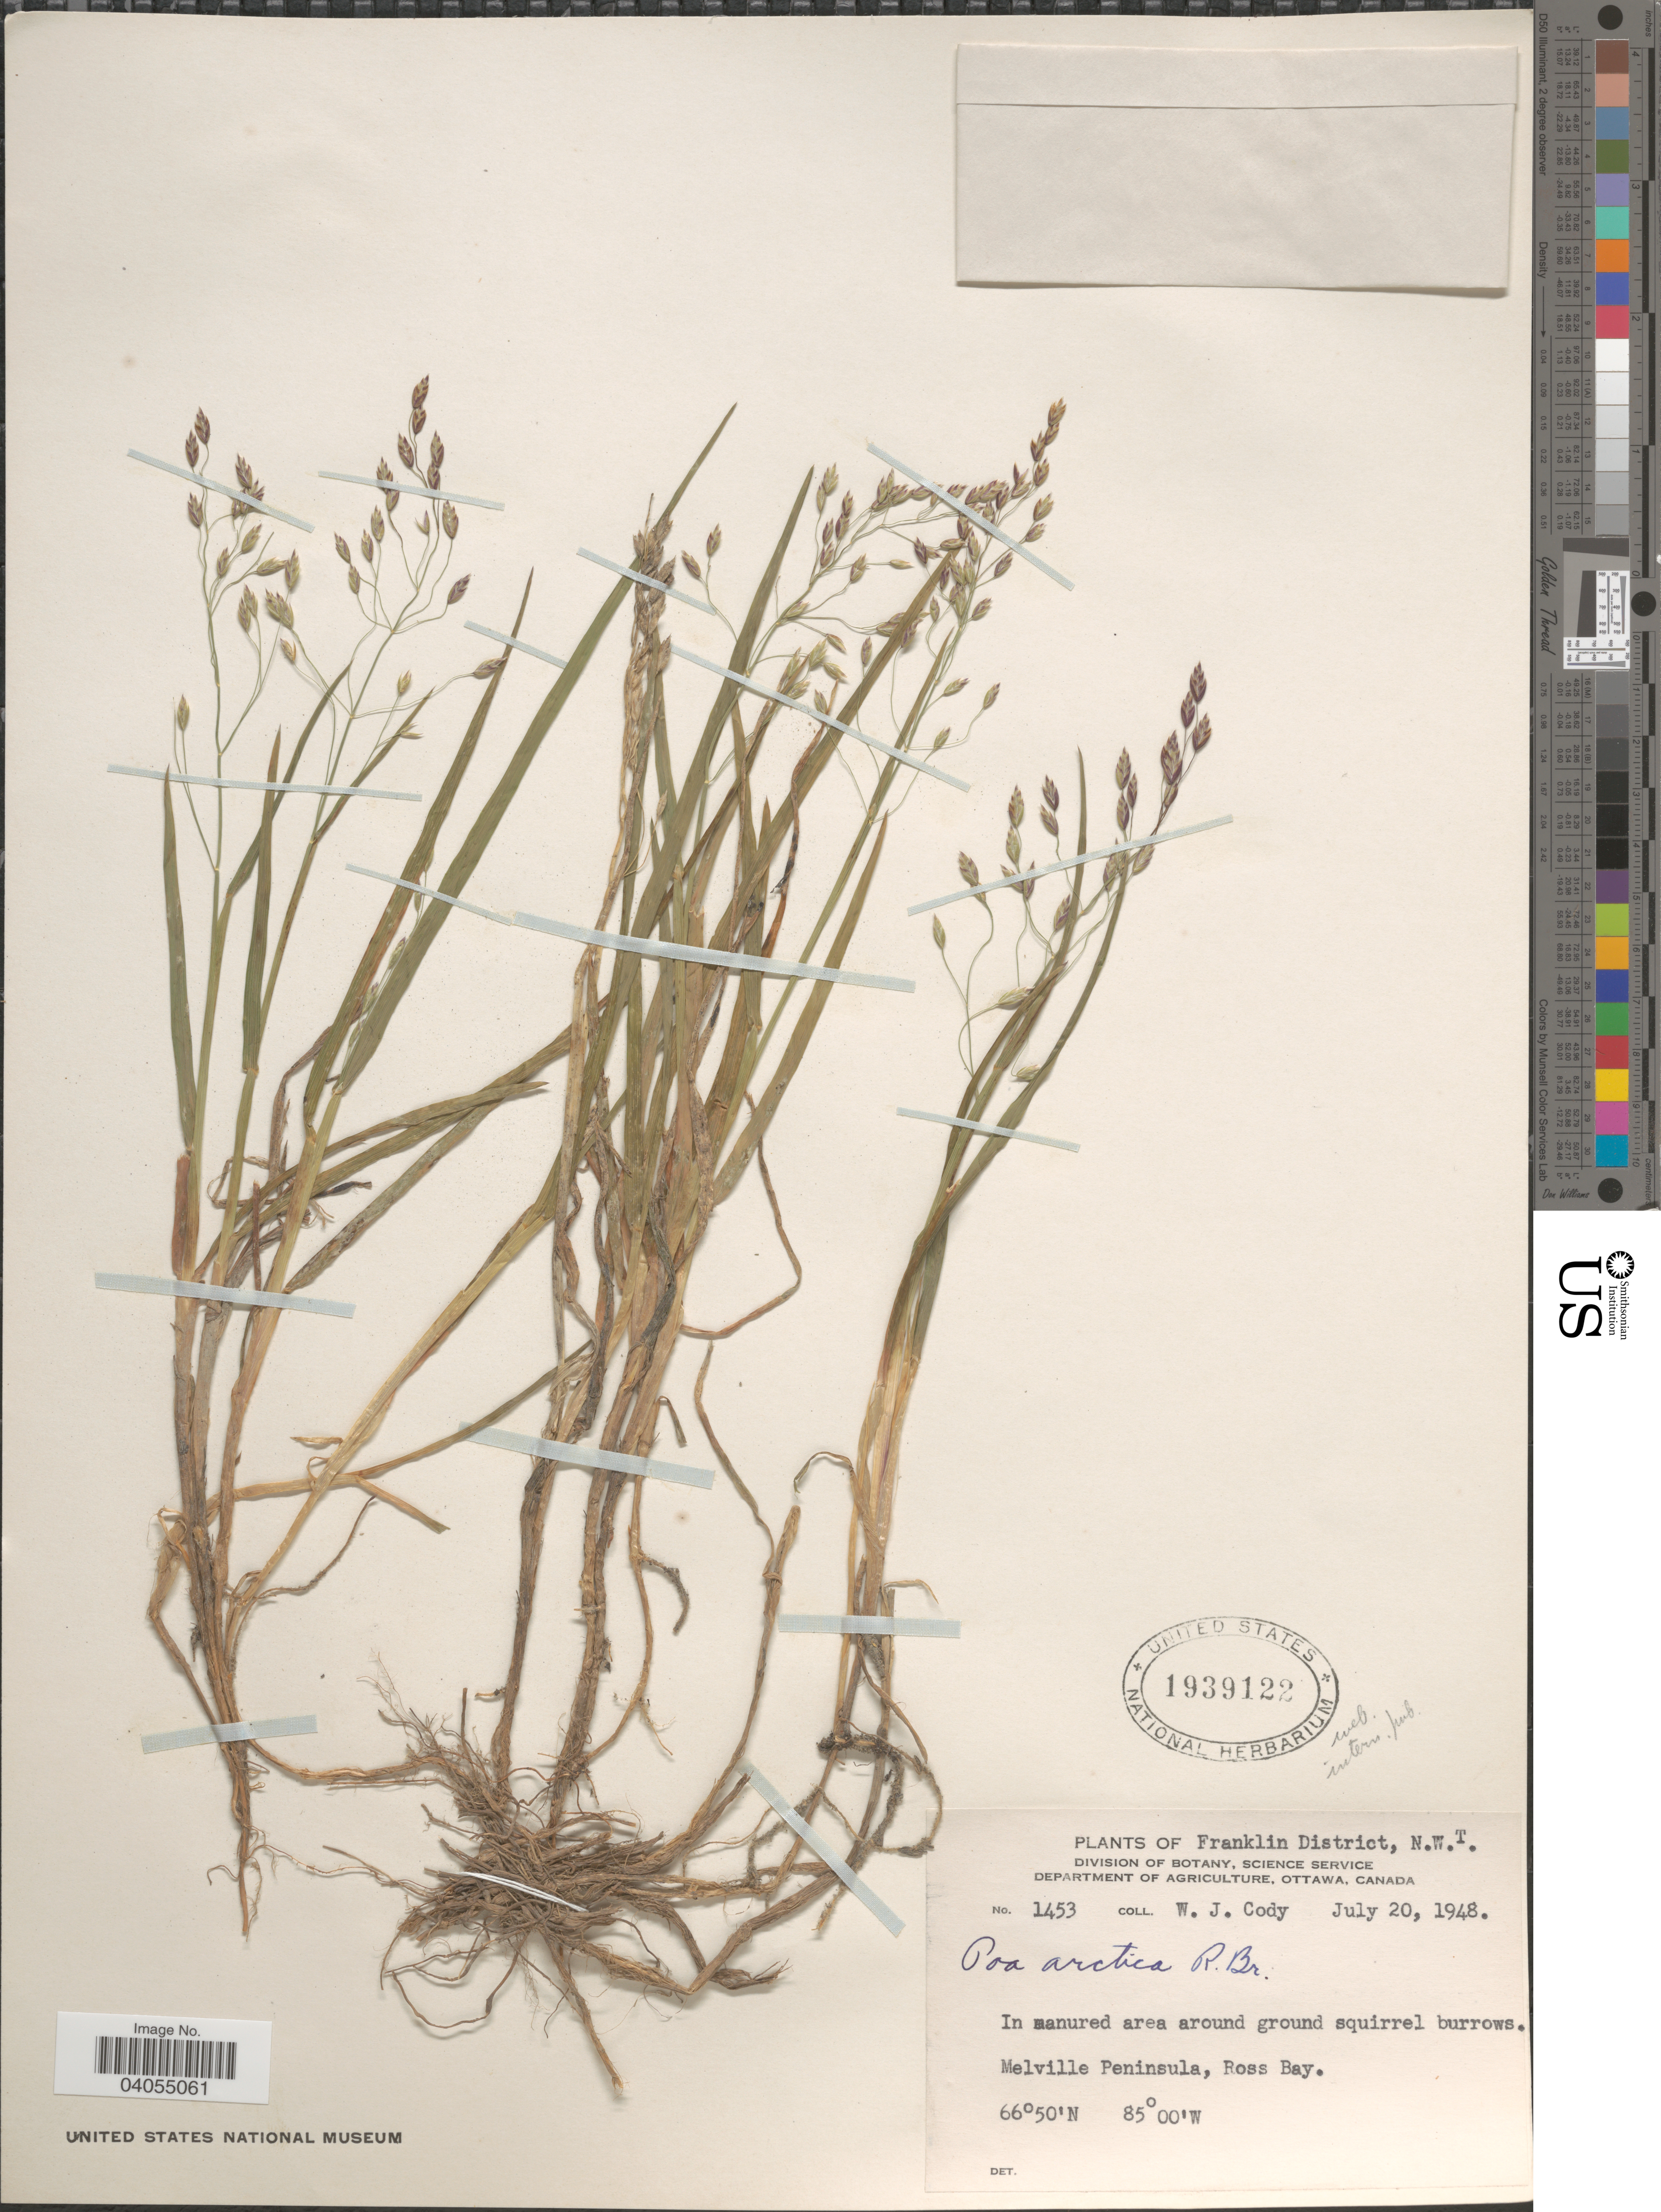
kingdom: Plantae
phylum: Tracheophyta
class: Liliopsida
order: Poales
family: Poaceae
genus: Poa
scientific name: Poa arctica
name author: R. Br.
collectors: W. Cody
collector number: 1453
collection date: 1948-07-20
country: Canada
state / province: Northwest Territories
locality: Franklin District. Melville Peninsula, Ross Bay.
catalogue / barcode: US 1939122